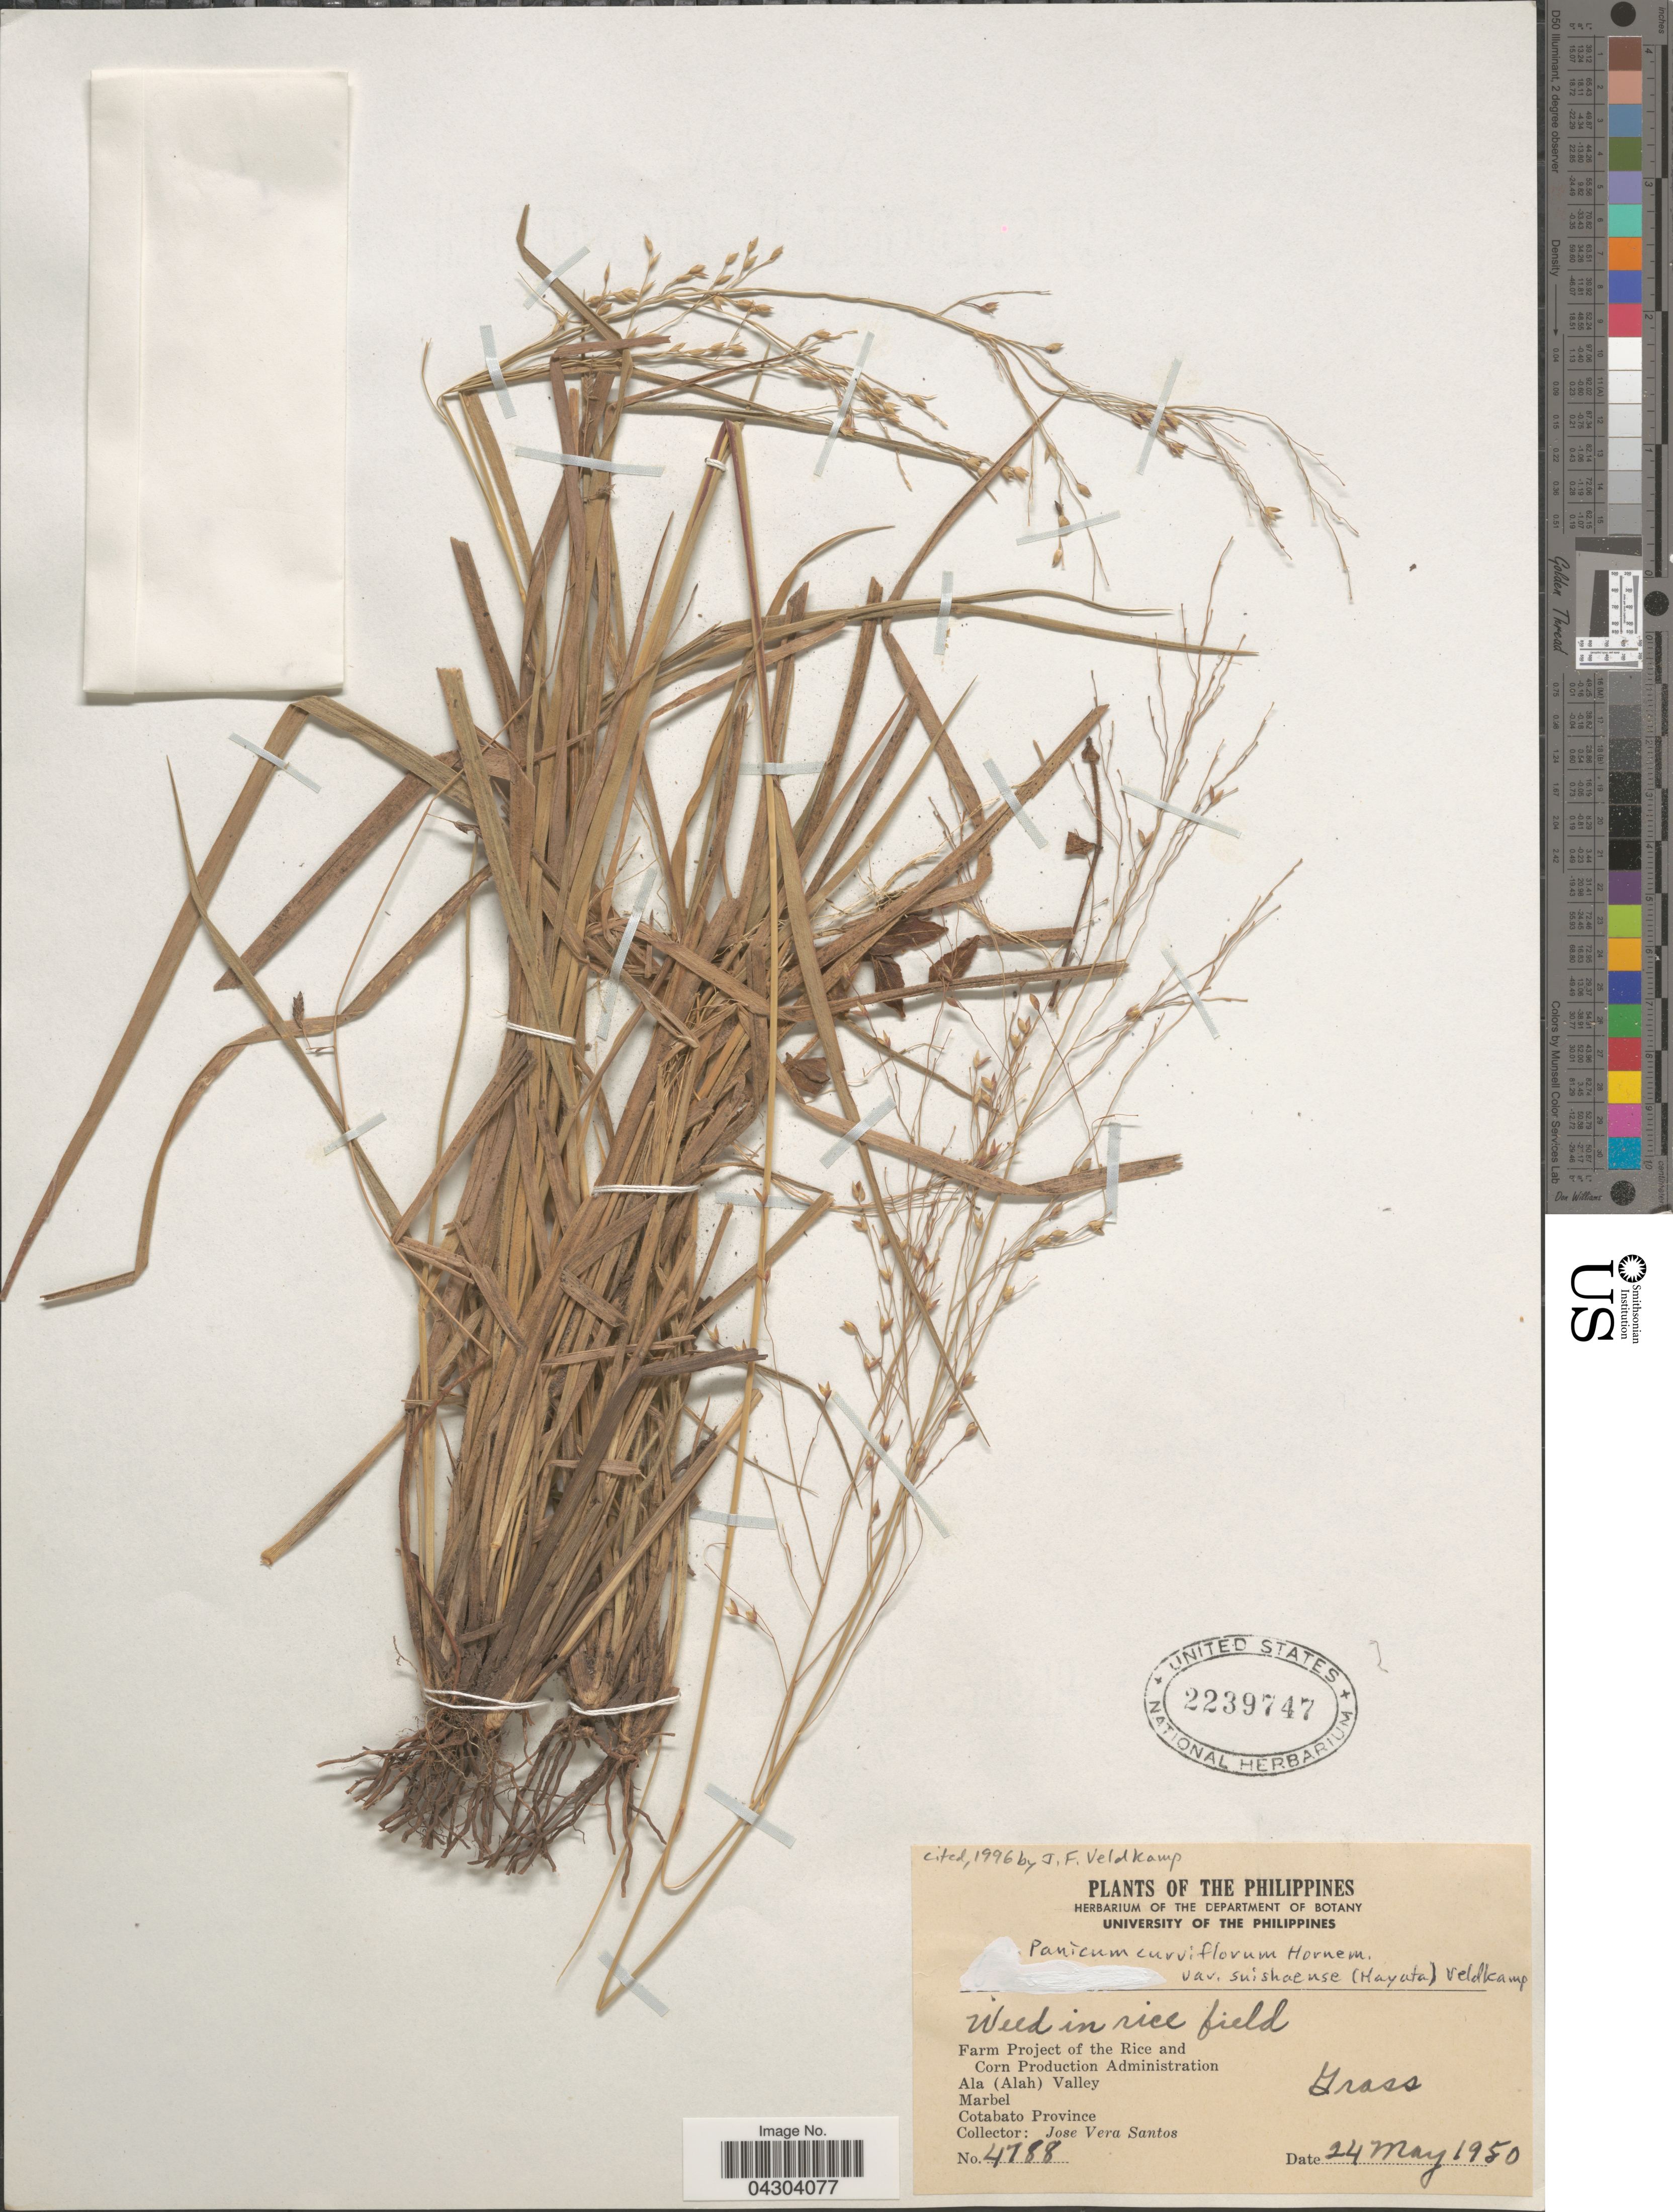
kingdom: Plantae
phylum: Tracheophyta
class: Liliopsida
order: Poales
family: Poaceae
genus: Panicum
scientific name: Panicum curviflorum var. suishaense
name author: (Hayata) Veldkamp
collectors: J. Vera Santos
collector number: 4788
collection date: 1950-05-24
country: Philippines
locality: Farm Project of the Rice and Corn Production Administration. Ala (Alah) Valley. Marbel. Cotabato Province.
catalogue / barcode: US 2239747